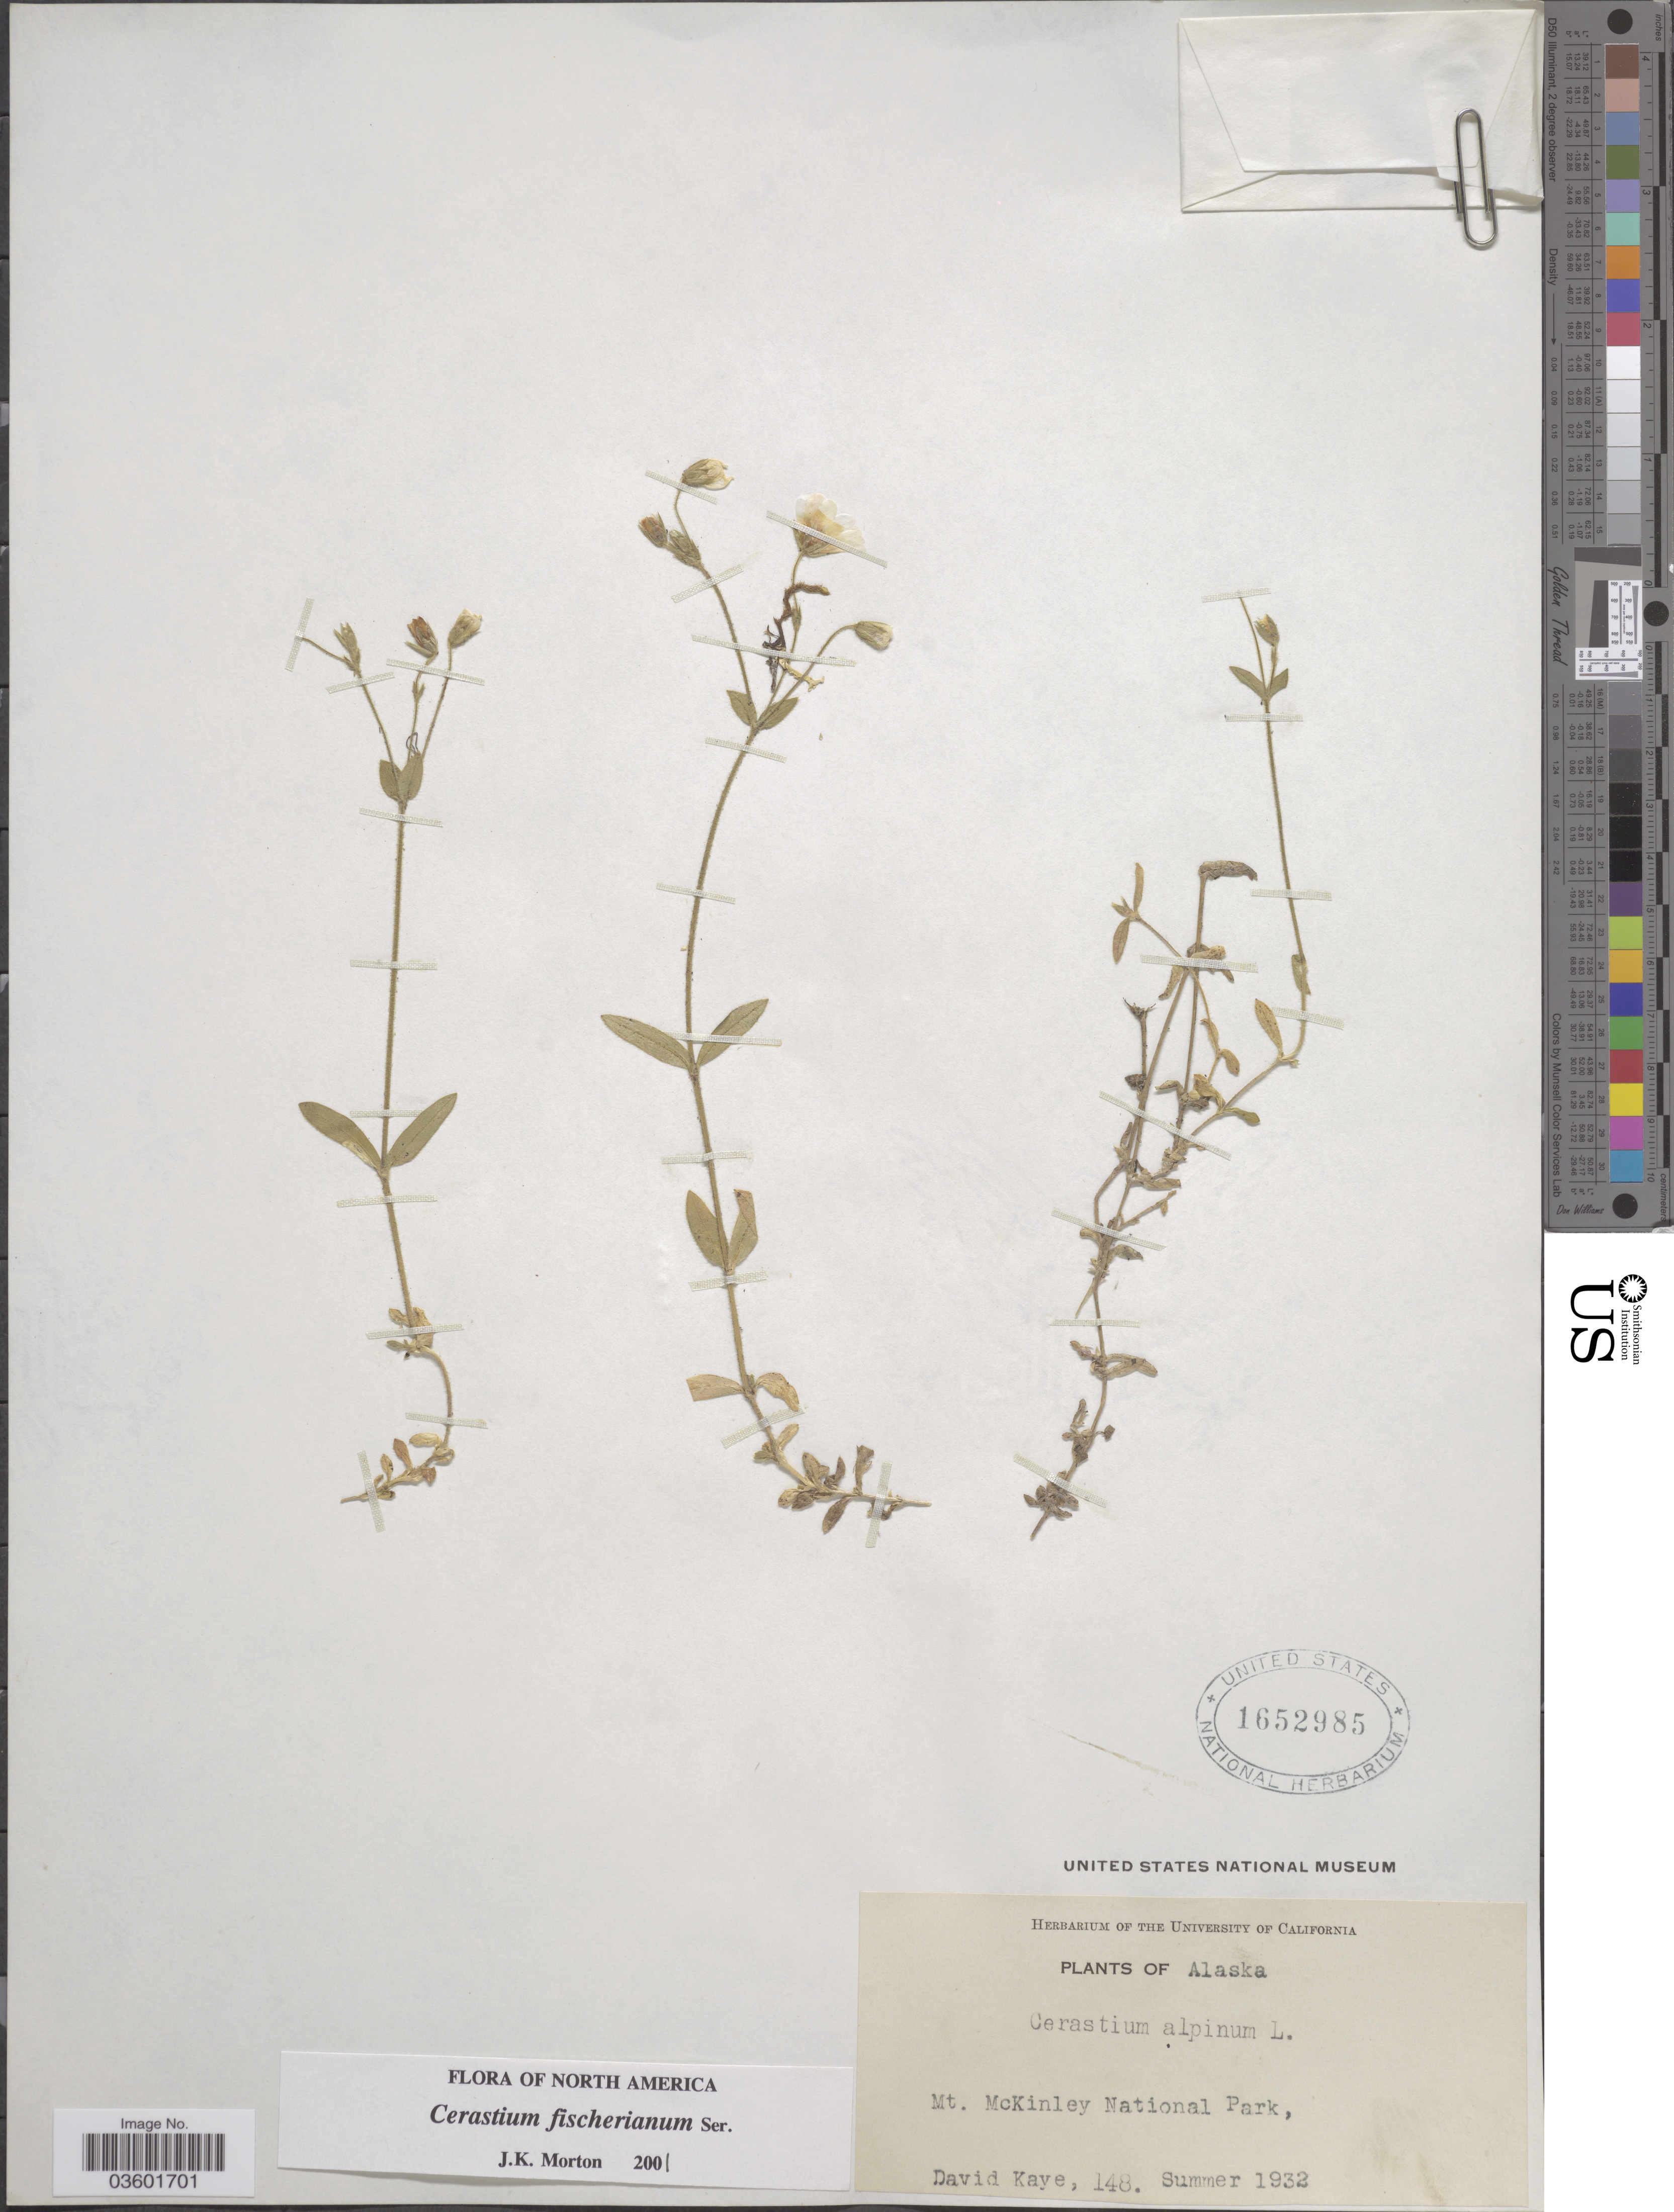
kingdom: Plantae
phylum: Tracheophyta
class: Magnoliopsida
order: Caryophyllales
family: Caryophyllaceae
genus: Cerastium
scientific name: Cerastium fischerianum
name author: Ser.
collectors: D. Kaye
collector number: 148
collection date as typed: Summer 1932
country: United States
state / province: Alaska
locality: Mt. McKinley National Park.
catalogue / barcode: US 1652985